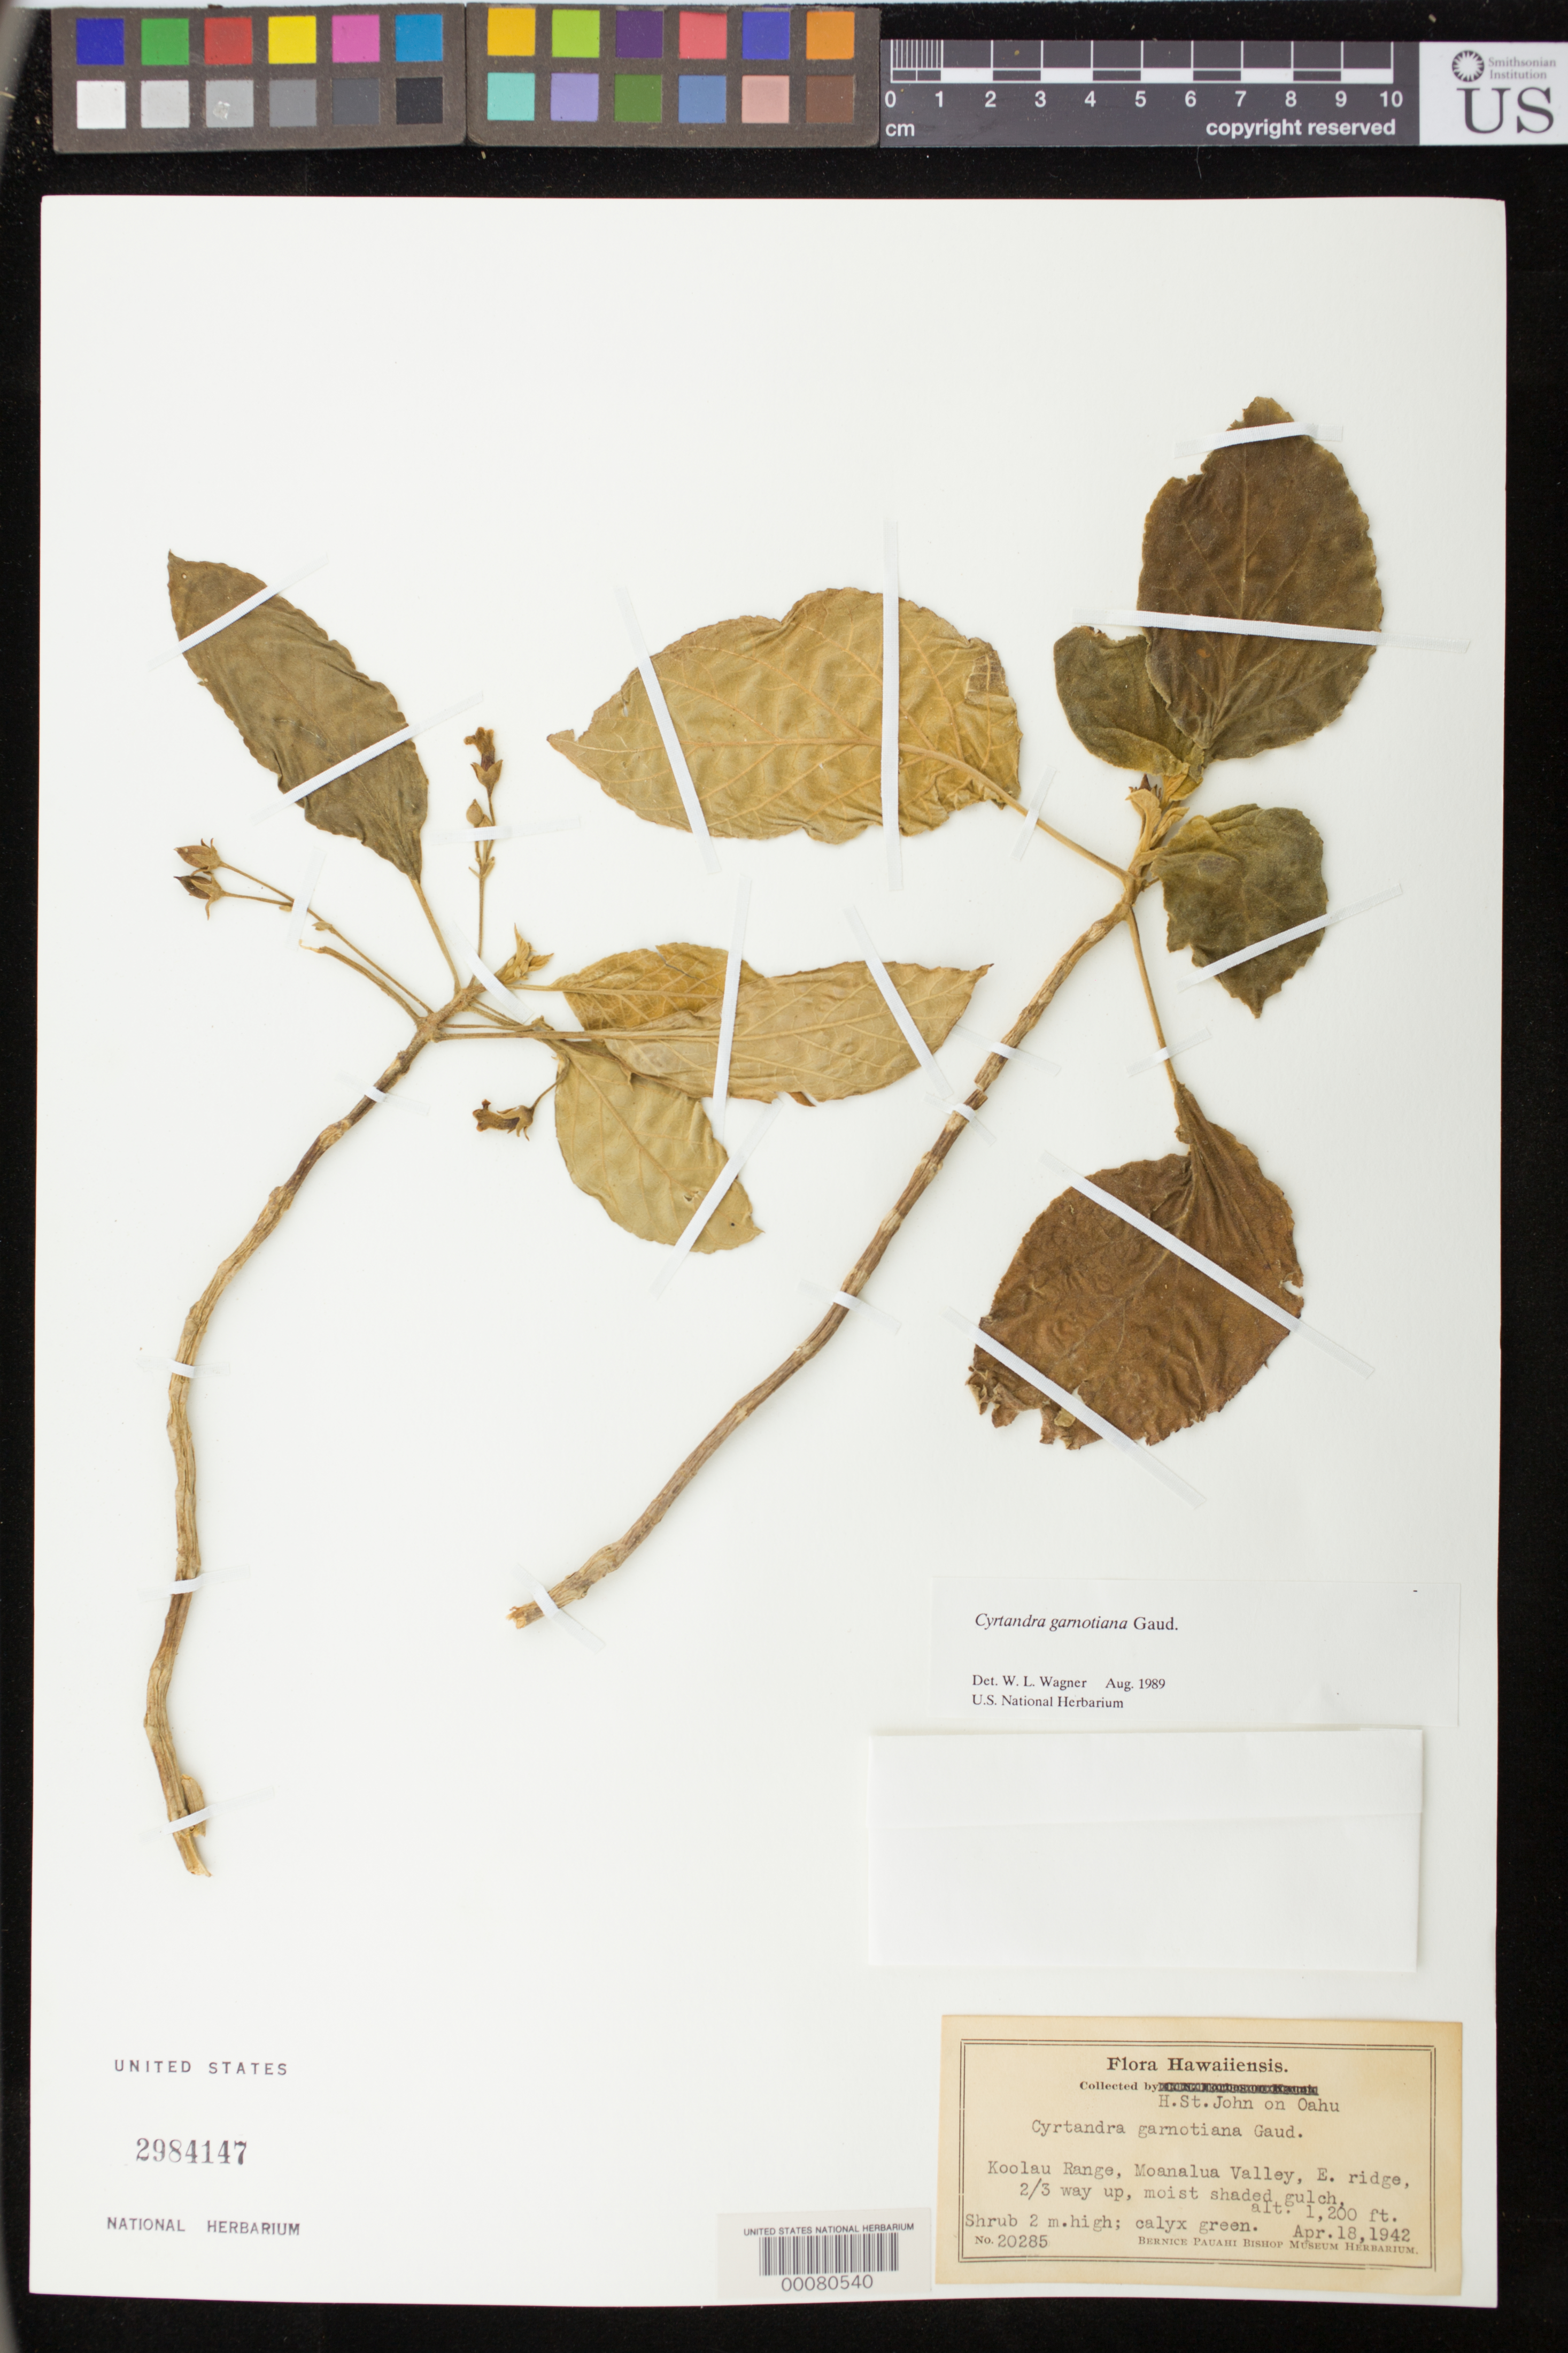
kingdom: Plantae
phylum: Tracheophyta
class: Magnoliopsida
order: Lamiales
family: Gesneriaceae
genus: Cyrtandra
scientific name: Cyrtandra garnotiana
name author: Gaudich.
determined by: Wagner, W. L., (BOT), Smithsonian Institution - National Museum of Natural History (UNITED STATES)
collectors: H. St. John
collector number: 20285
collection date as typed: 18 Apr 1942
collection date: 1942-04-18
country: United States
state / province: Hawaii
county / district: Honolulu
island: Oahu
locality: Koolau Range, Moanalua Valley, E Ridge, 2/3 way up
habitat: Moist shaded gulch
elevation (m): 366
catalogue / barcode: US 2984147